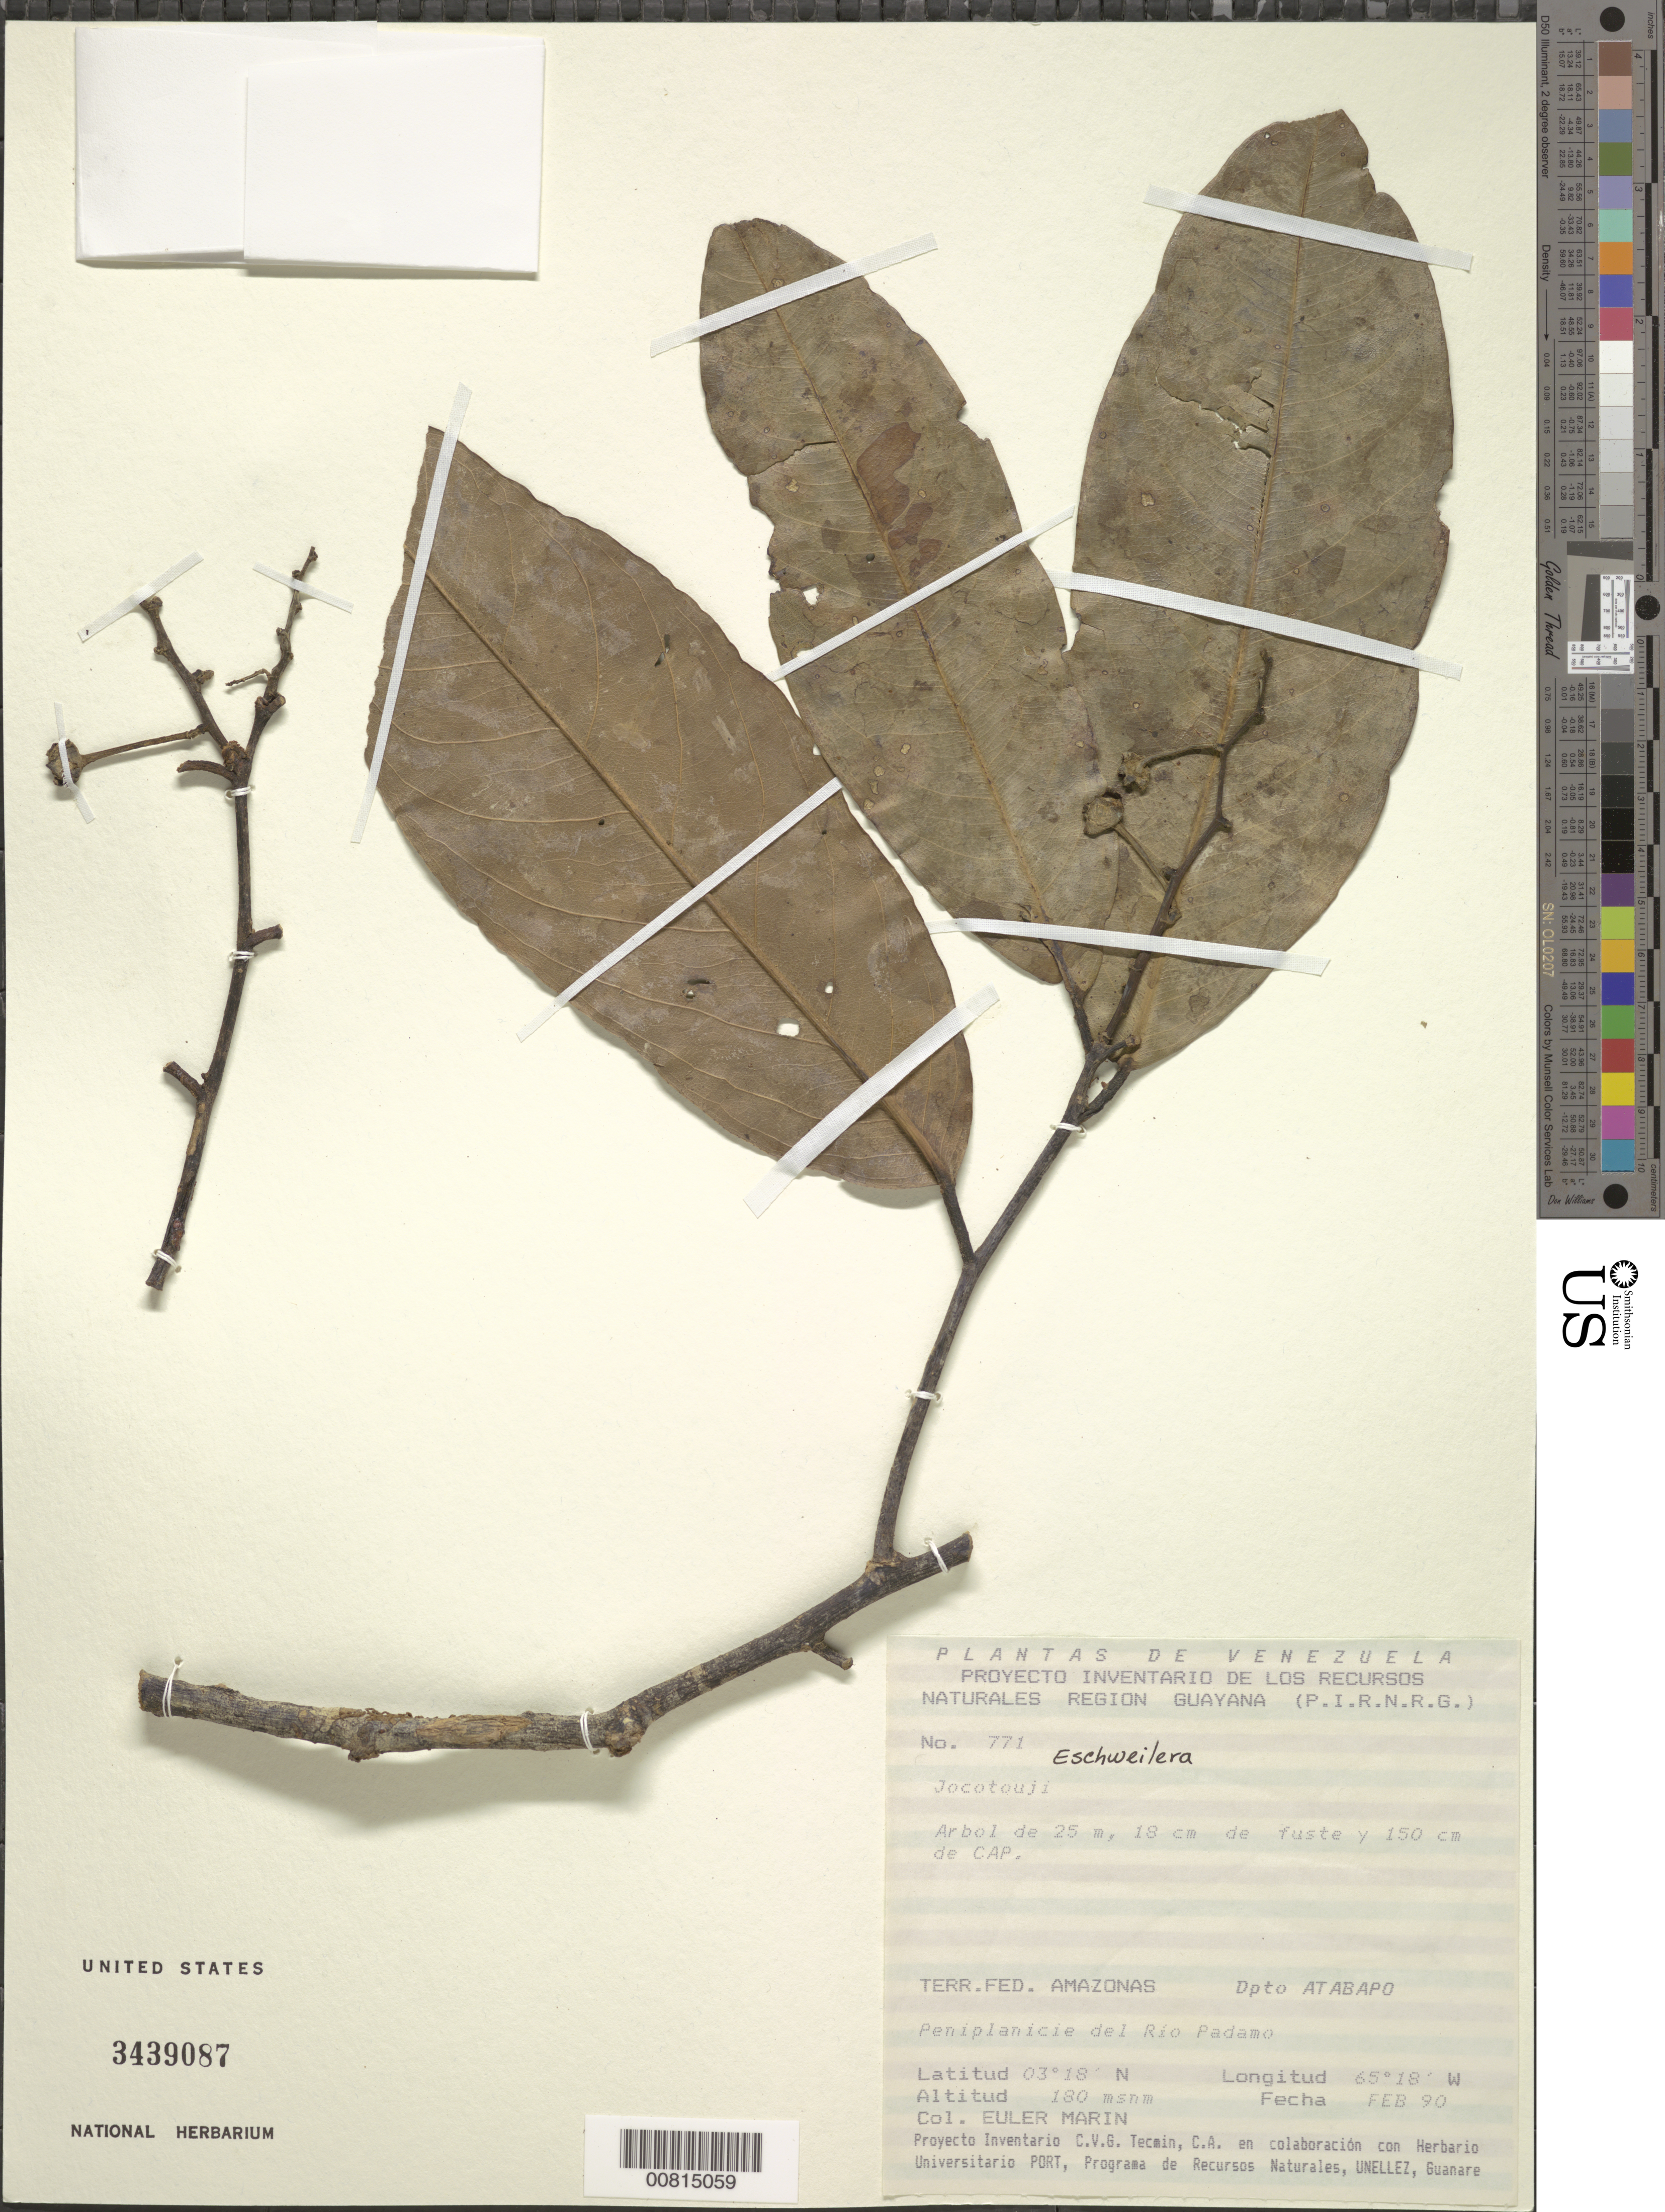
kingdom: Plantae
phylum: Tracheophyta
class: Magnoliopsida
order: Ericales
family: Lecythidaceae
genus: Eschweilera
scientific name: Eschweilera sp.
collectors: E. Marin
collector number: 771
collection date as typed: Feb-90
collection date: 1990-02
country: Venezuela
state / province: Amazonas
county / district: Atabapo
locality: Río Padamo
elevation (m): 180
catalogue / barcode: US 3439087